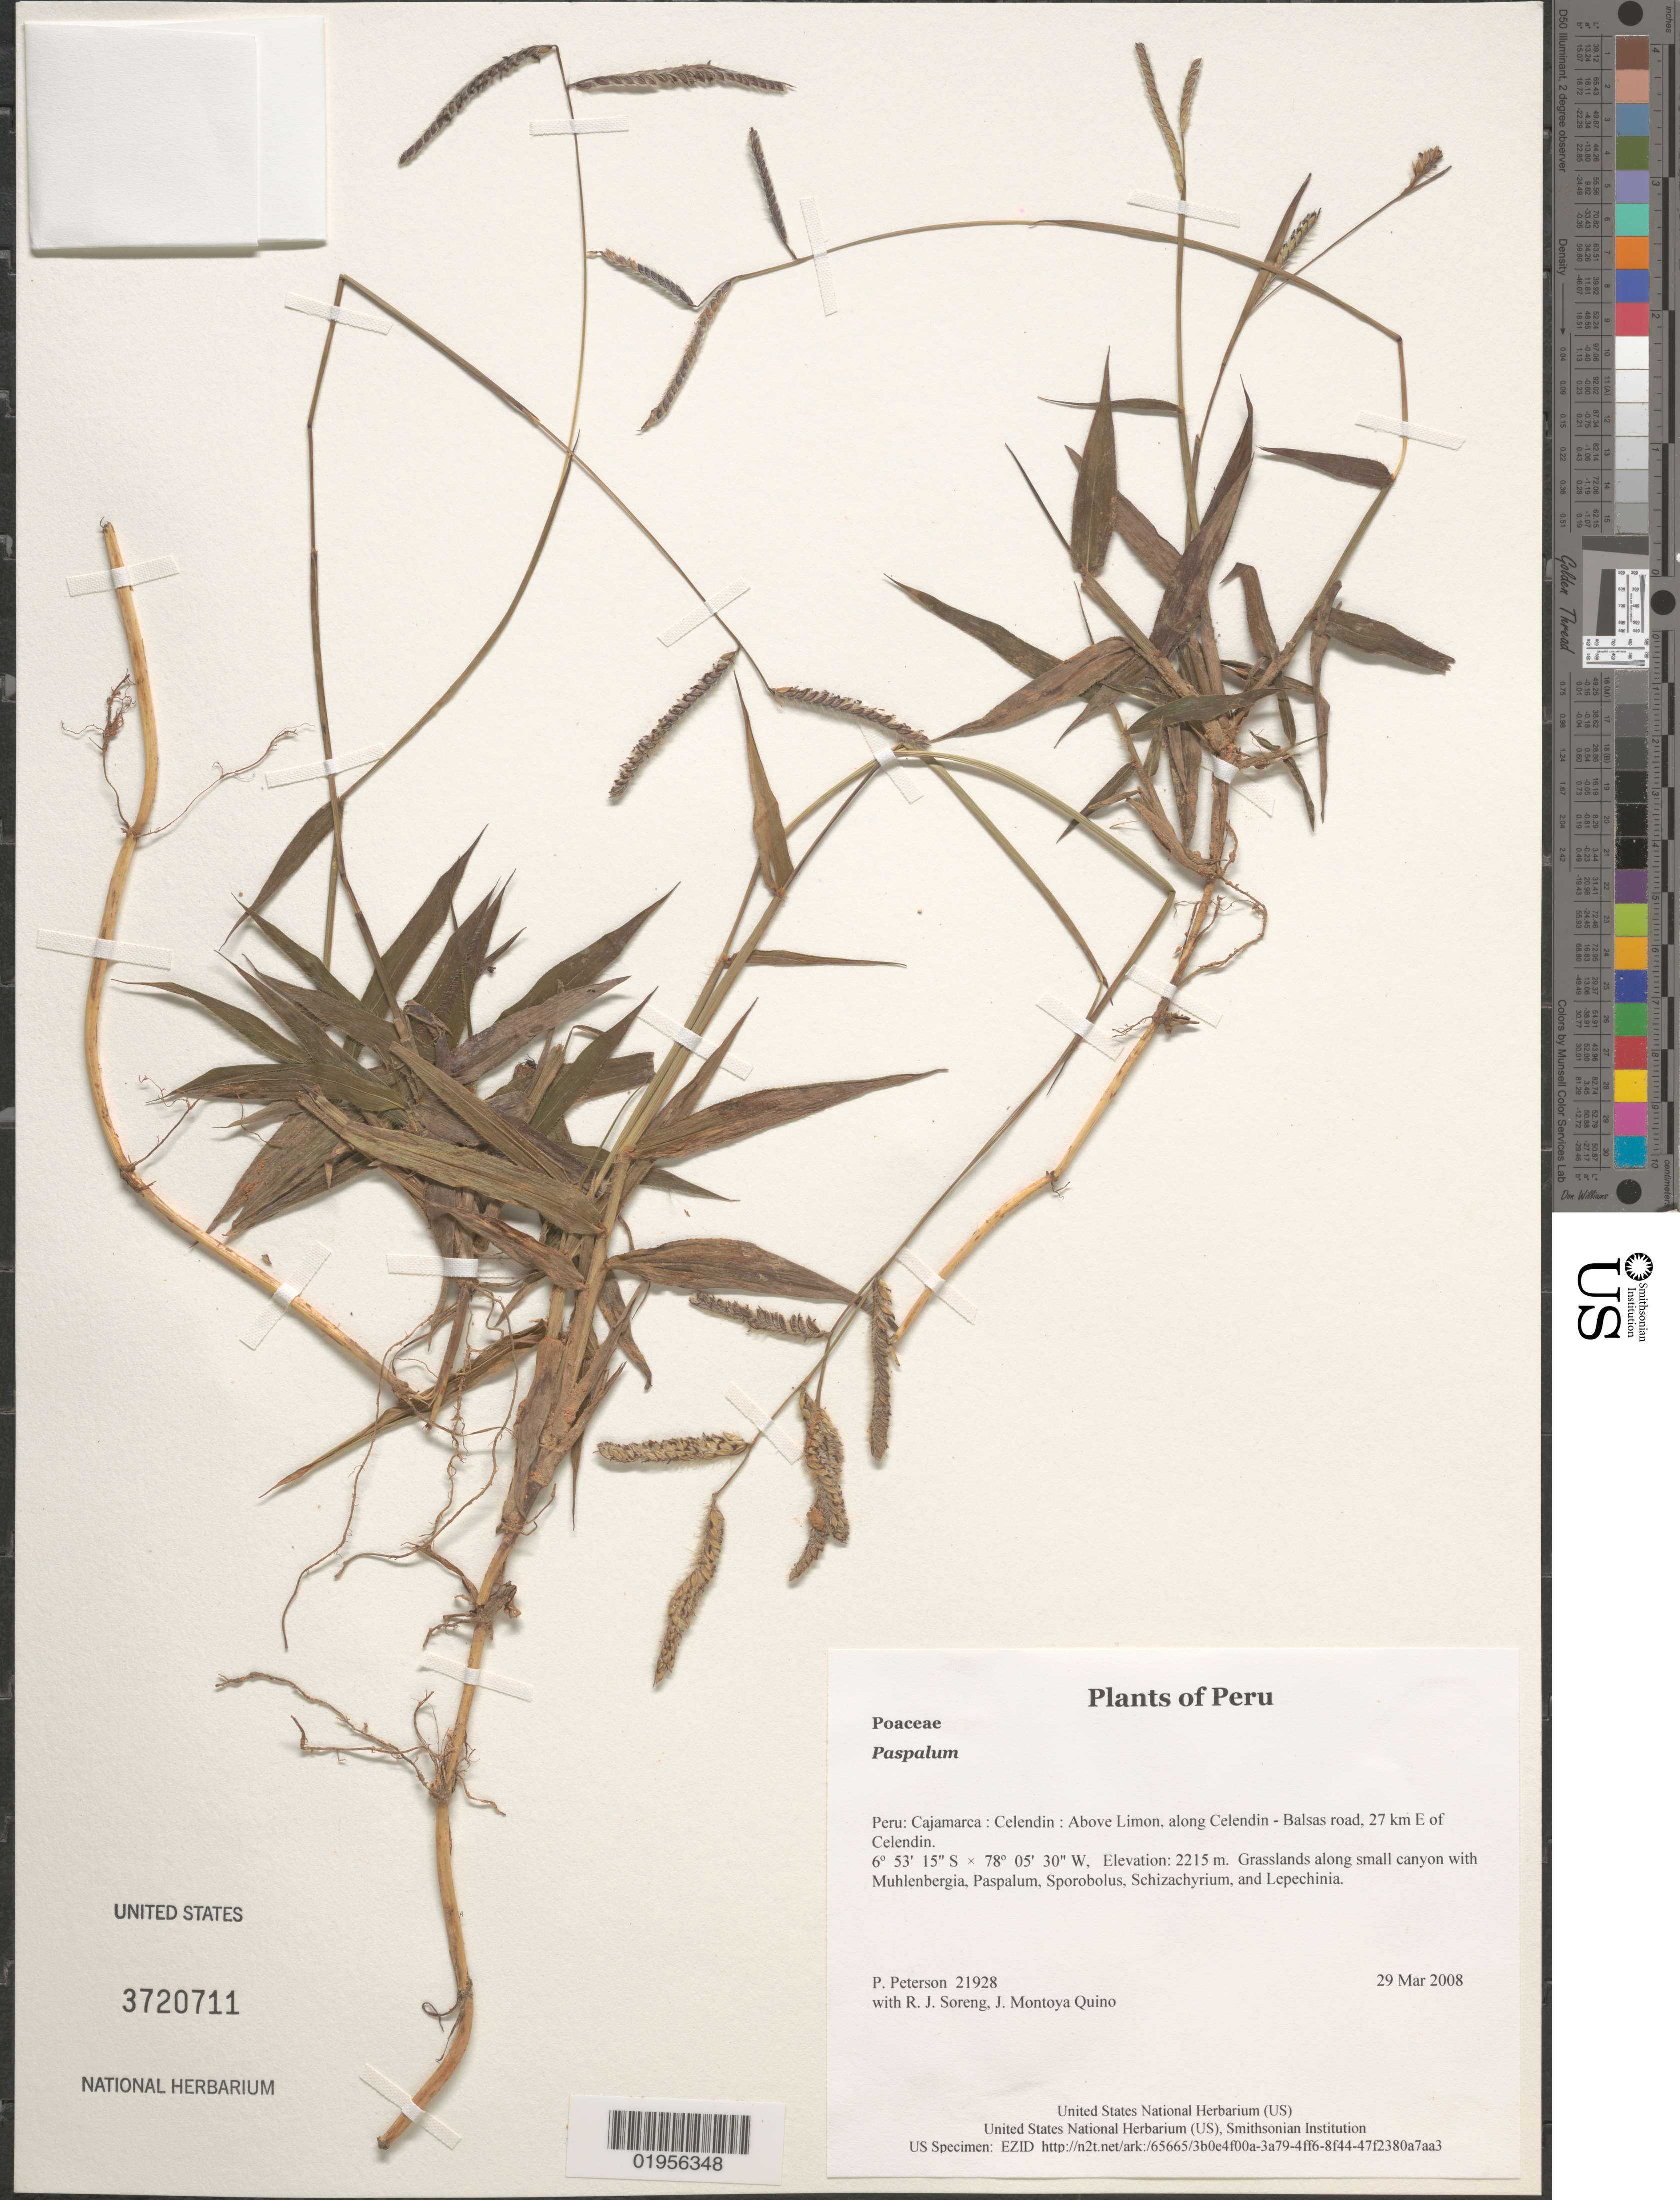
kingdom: Plantae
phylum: Tracheophyta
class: Liliopsida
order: Poales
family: Poaceae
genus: Paspalum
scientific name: Paspalum sp.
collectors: P. M. Peterson, R. J. Soreng & J. Montoya Quino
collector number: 21928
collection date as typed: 29 Mar 2008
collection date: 2008-03-29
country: Peru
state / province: Cajamarca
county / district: Celendín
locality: Above Limon, along Celendin - Balsas road, 27 km E of Celendin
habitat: Grasslands along small canyon with Muhlenbergia, Paspalum, Sporobolus, Schizachyrium, and Lepechinia.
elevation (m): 2215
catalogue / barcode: US 3720711